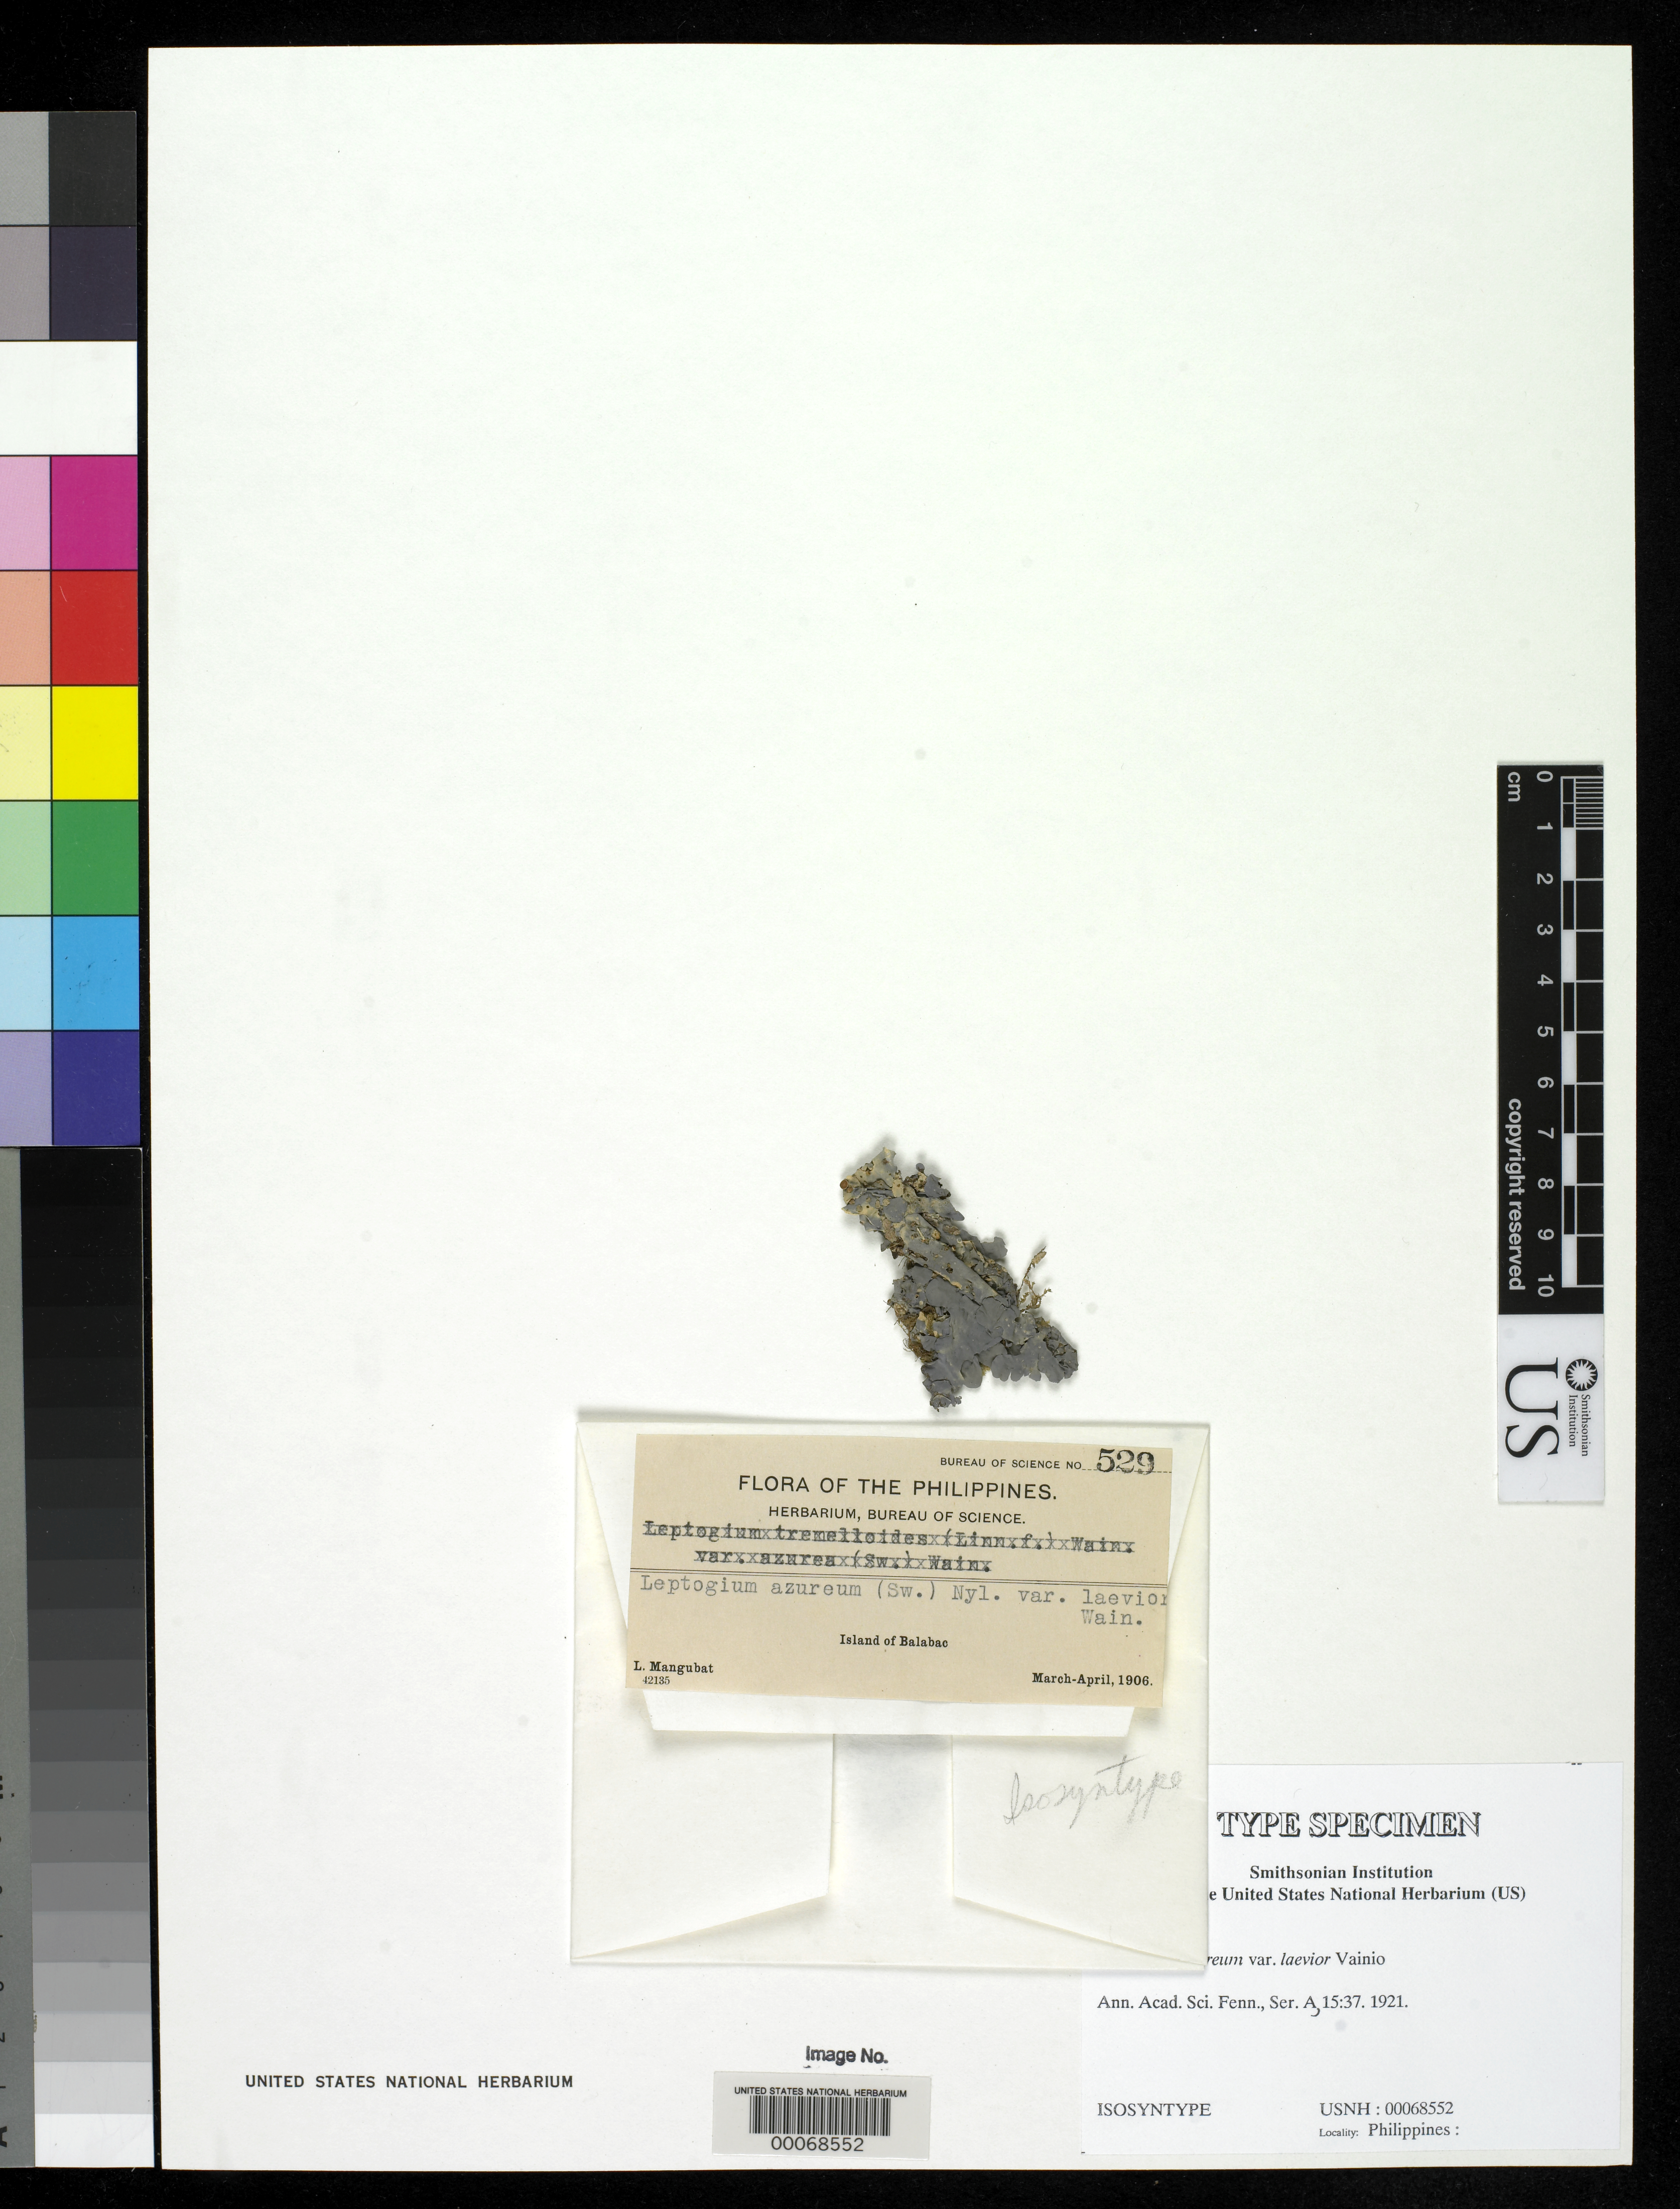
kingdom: Fungi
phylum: Ascomycota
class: Lecanoromycetes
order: Peltigerales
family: Collemataceae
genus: Leptogium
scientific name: Leptogium azureum var. laevior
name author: Vain.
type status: Isosyntype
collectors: L. Mangubat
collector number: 529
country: Philippines